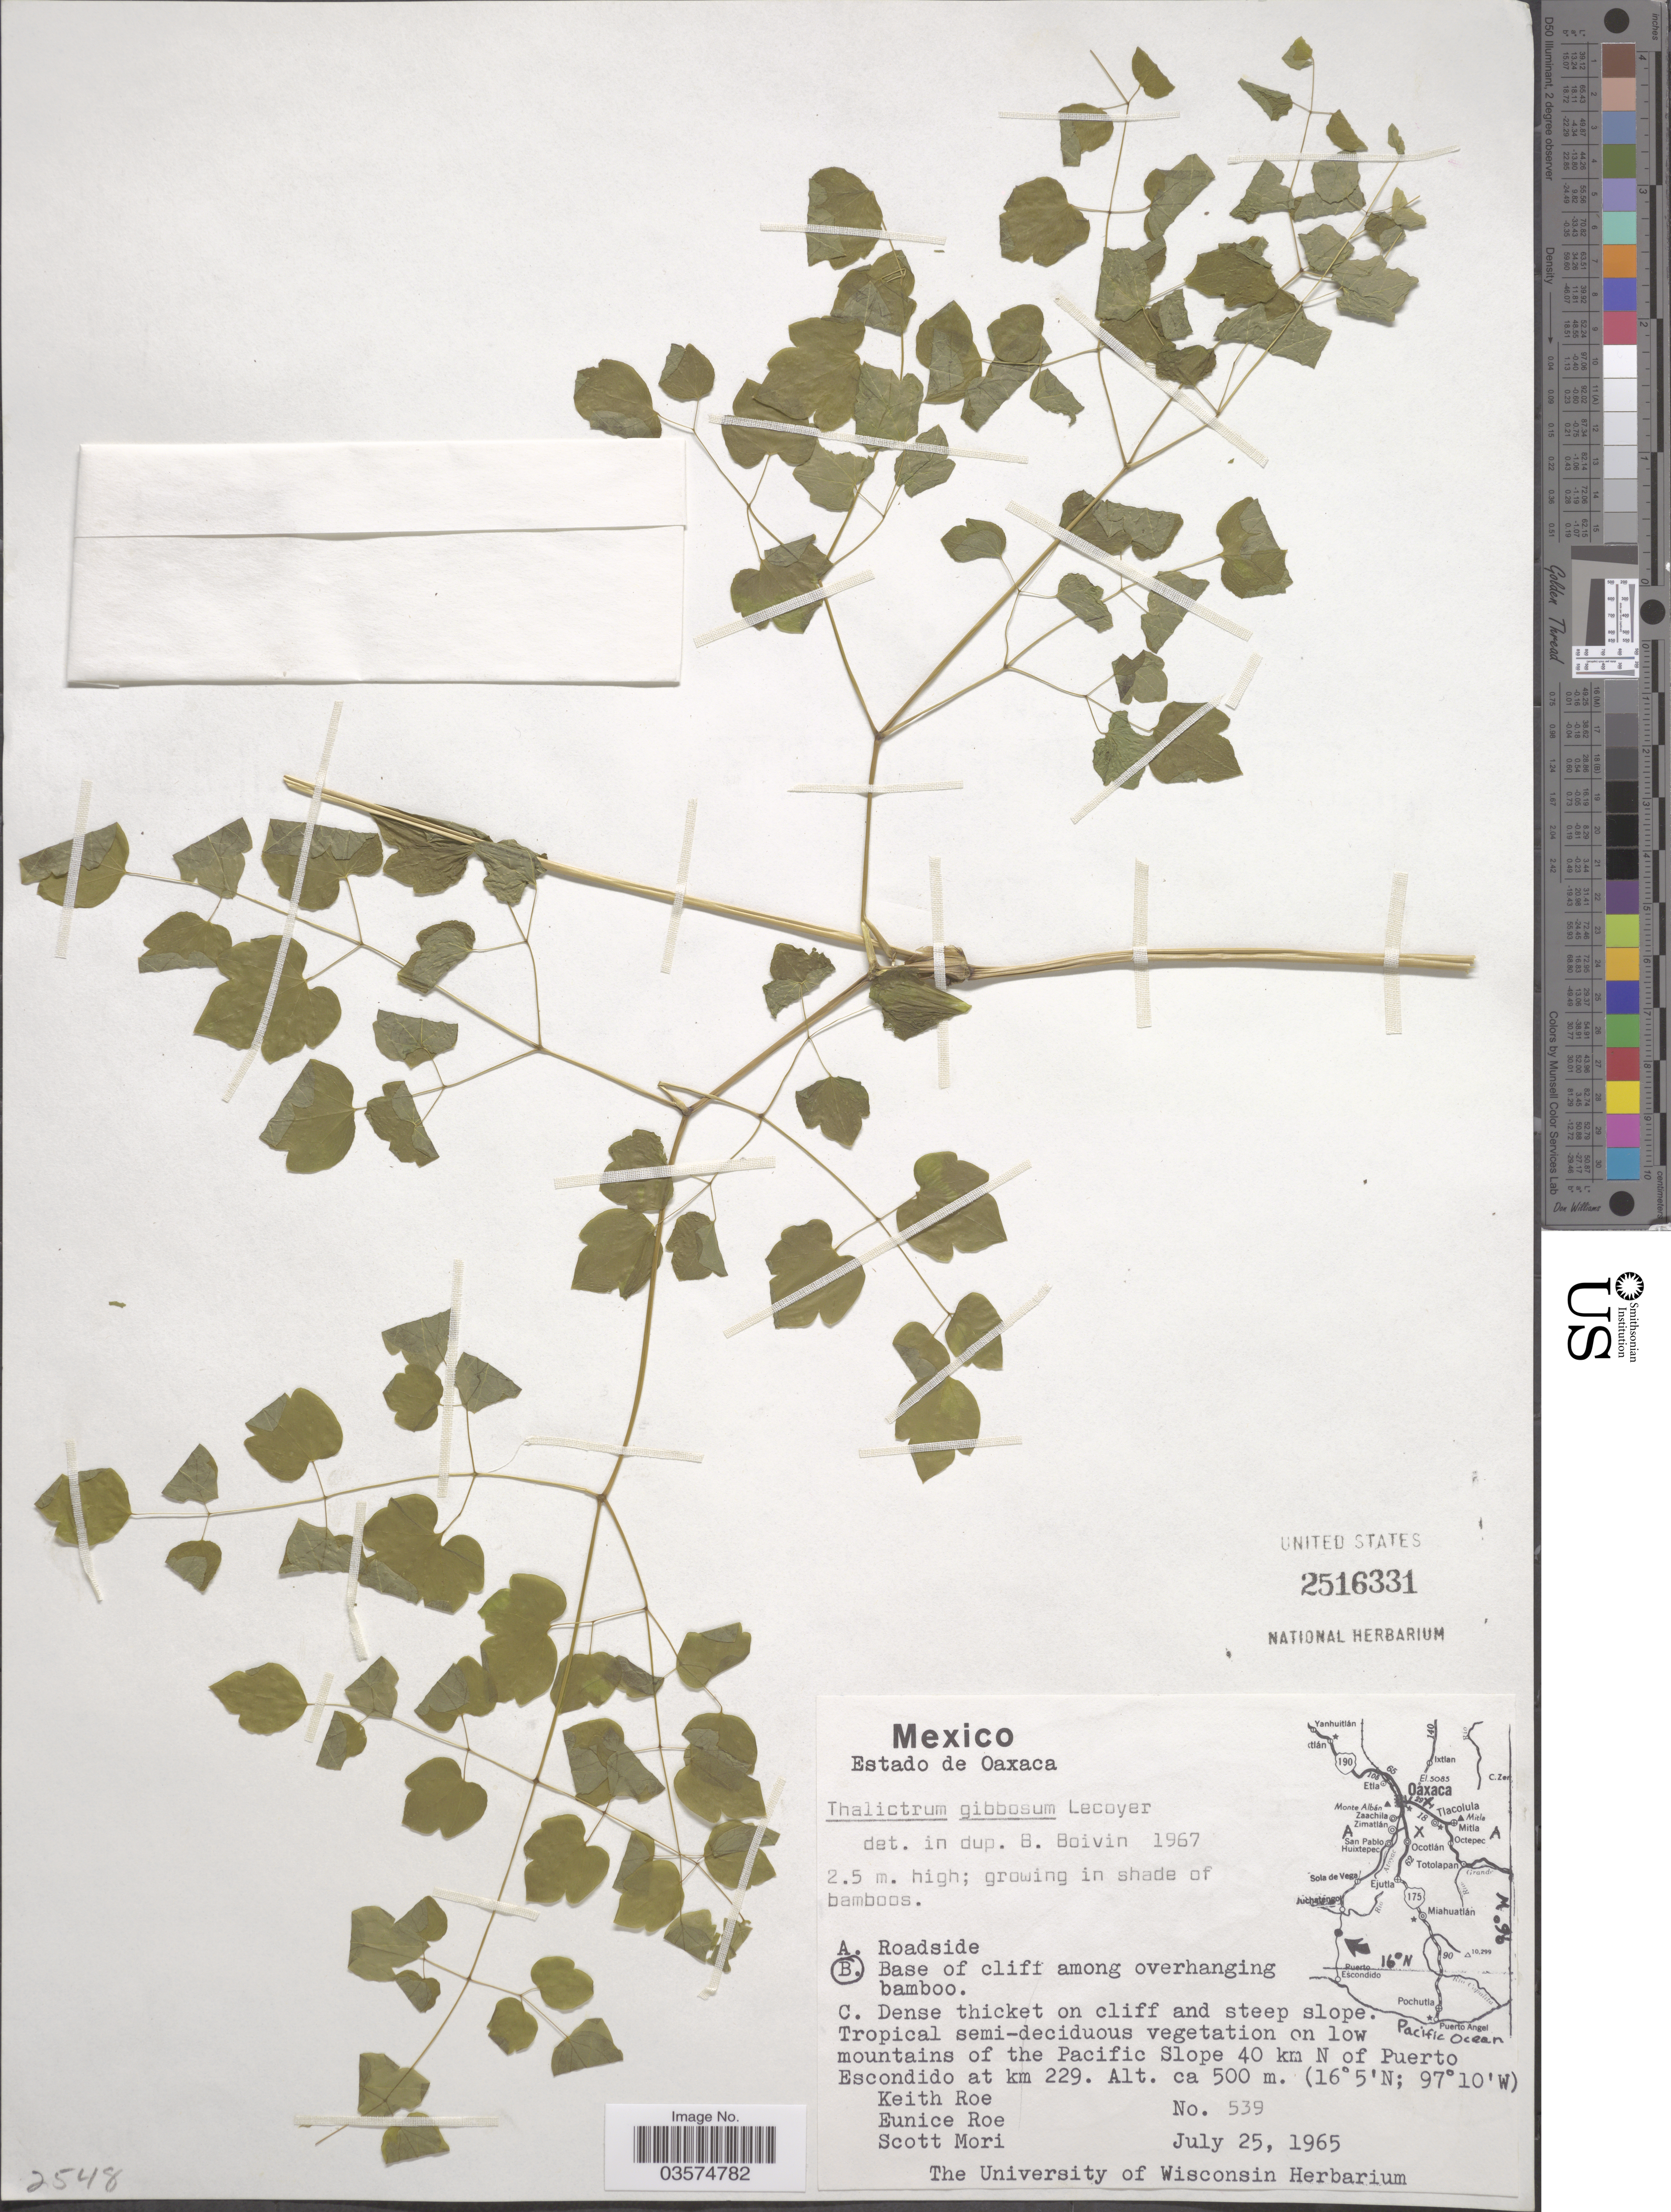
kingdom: Plantae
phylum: Tracheophyta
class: Magnoliopsida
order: Ranunculales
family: Ranunculaceae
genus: Thalictrum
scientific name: Thalictrum gibbosum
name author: Lec.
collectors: K. E. Roe, E. Roe & S. Mori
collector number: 539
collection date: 1965-07-25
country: Mexico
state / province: Oaxaca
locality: Estado de Oaxaca. On low mountains of the Pacific Slope 40 km N of Puerto Escondido at km 229.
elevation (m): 500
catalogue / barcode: US 2516331